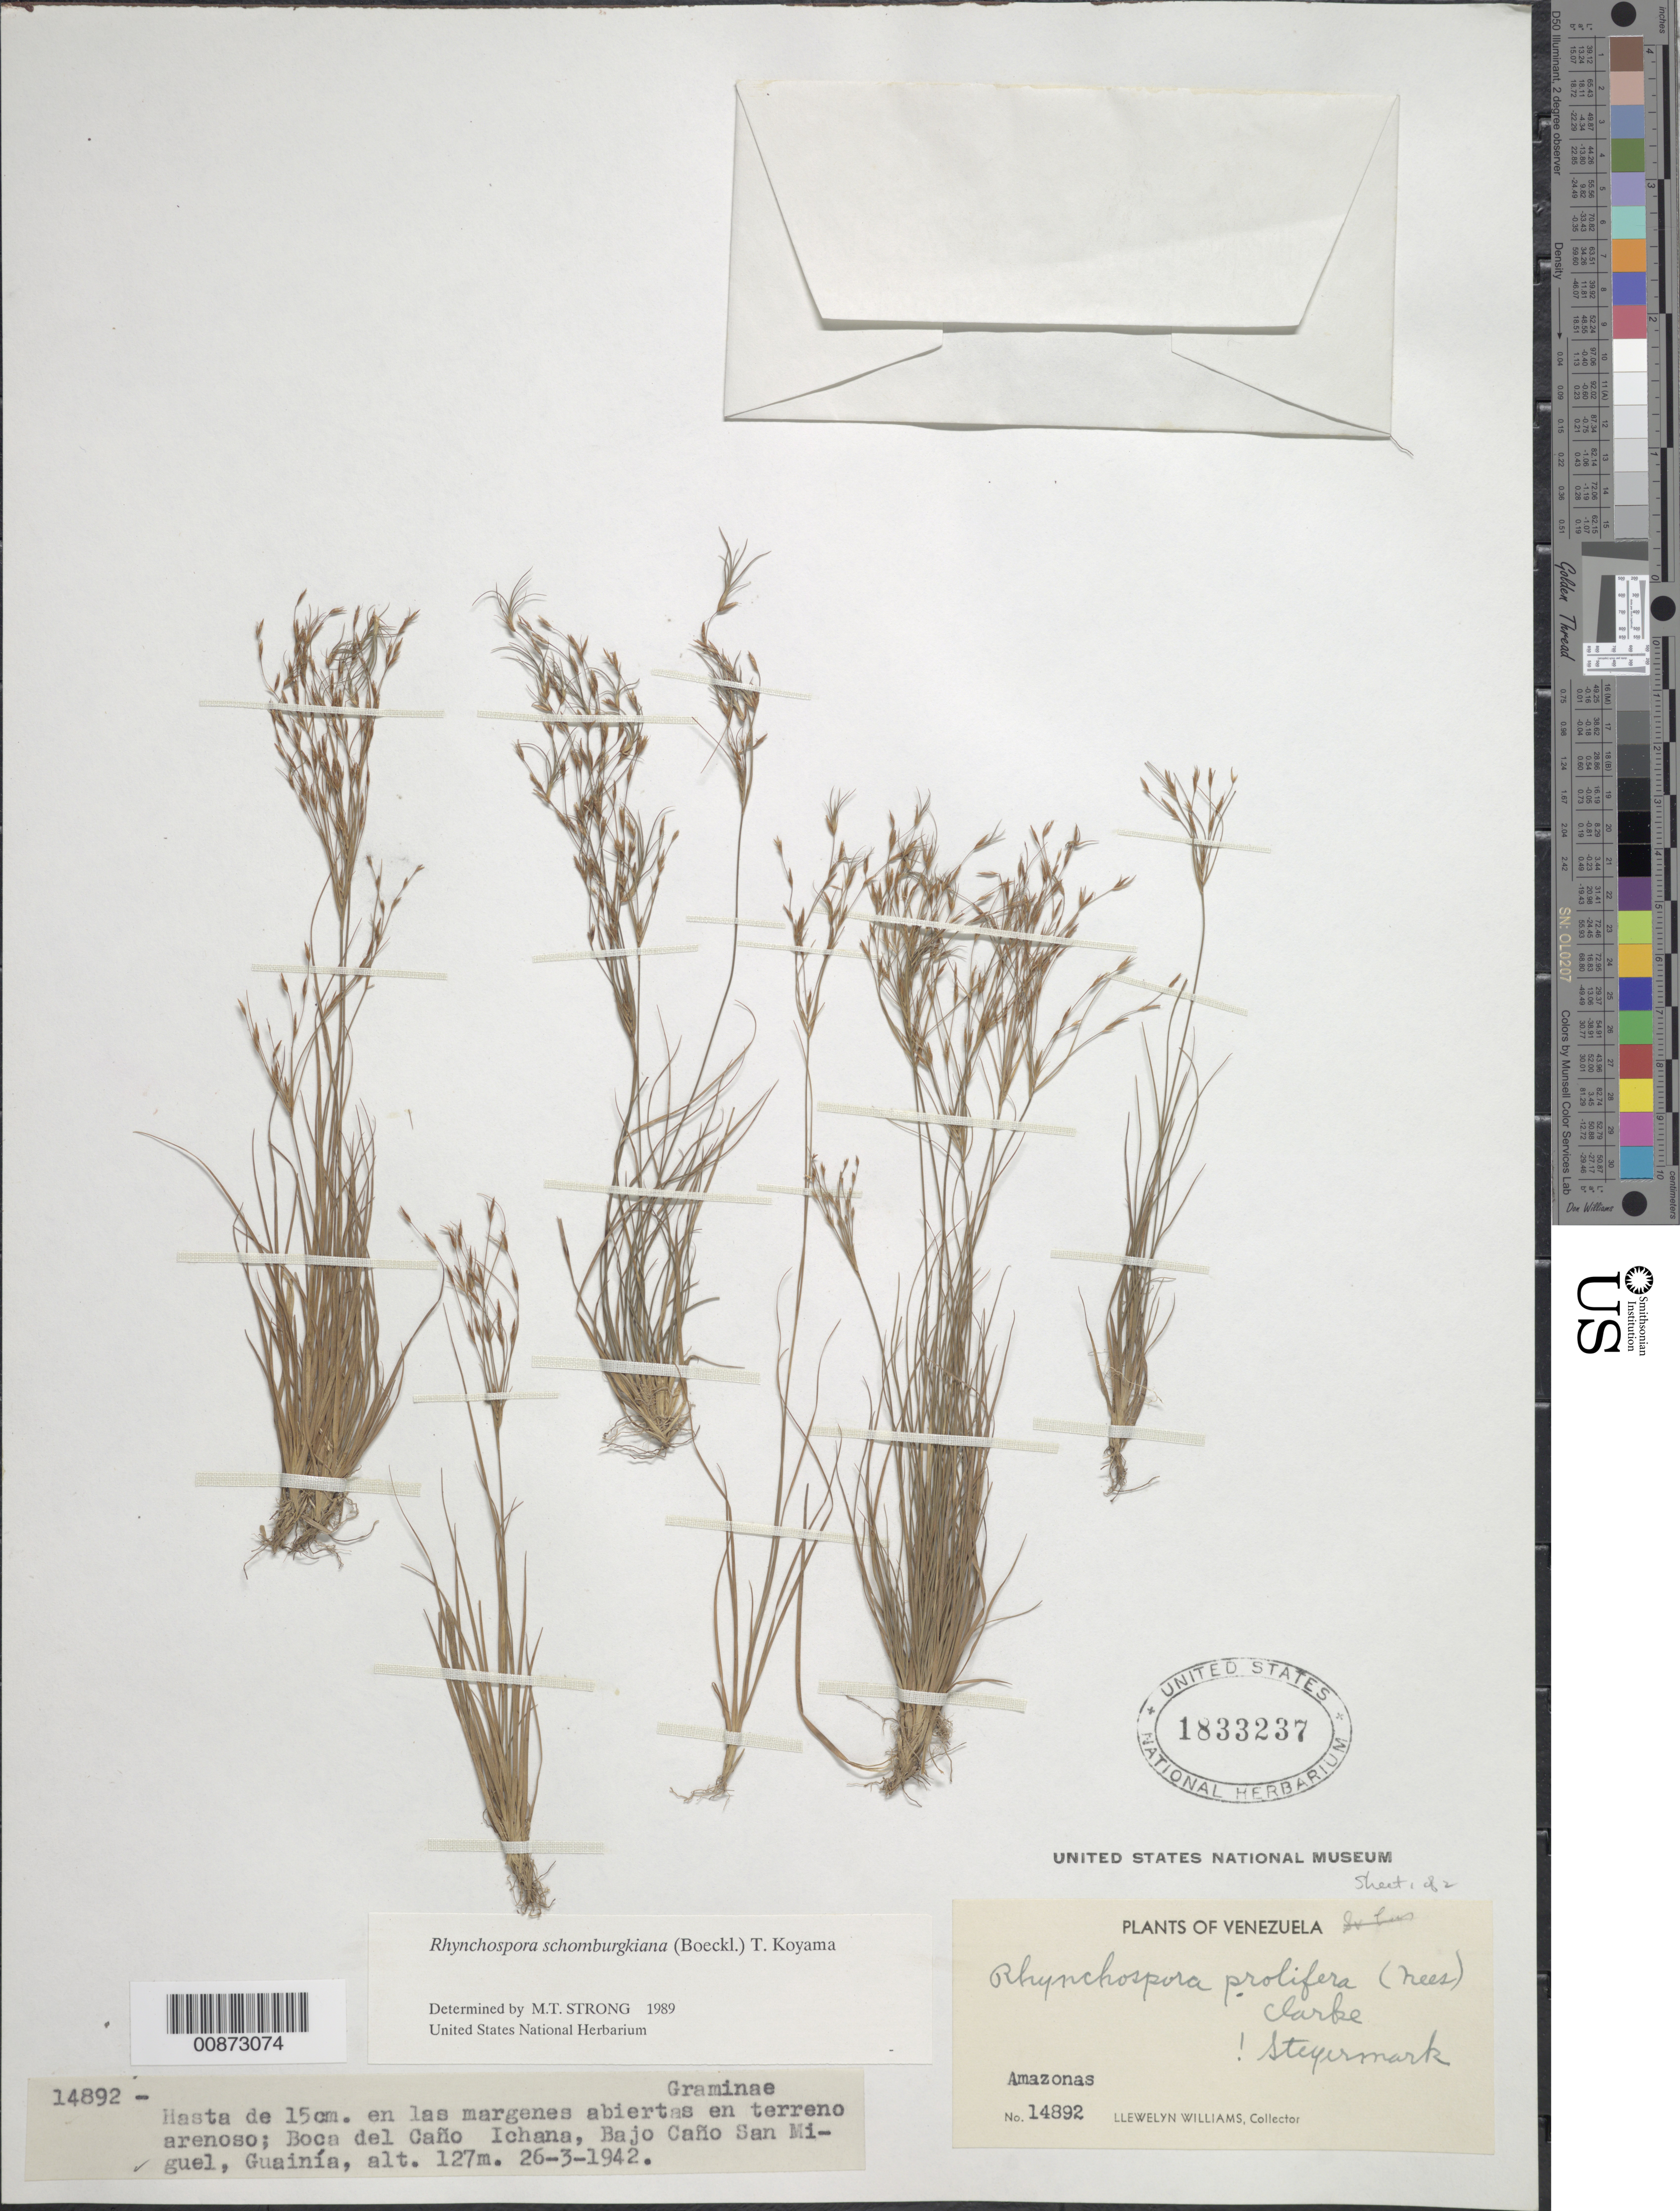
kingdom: Plantae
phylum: Tracheophyta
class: Liliopsida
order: Poales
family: Cyperaceae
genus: Rhynchospora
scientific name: Rhynchospora schomburgkiana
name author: (Boeckeler) T. Koyama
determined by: Strong, M. T., (US), Smithsonian Institution - National Museum of Natural History (UNITED STATES)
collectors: Ll. Williams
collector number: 14892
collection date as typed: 26-Mar-42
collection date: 1942-03-26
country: Venezuela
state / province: Amazonas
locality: Caño Ichana, Bajo Caño San Miguel, Río Guainía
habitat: Margenes abiertas en terreno arenoso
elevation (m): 127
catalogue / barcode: US 1833237